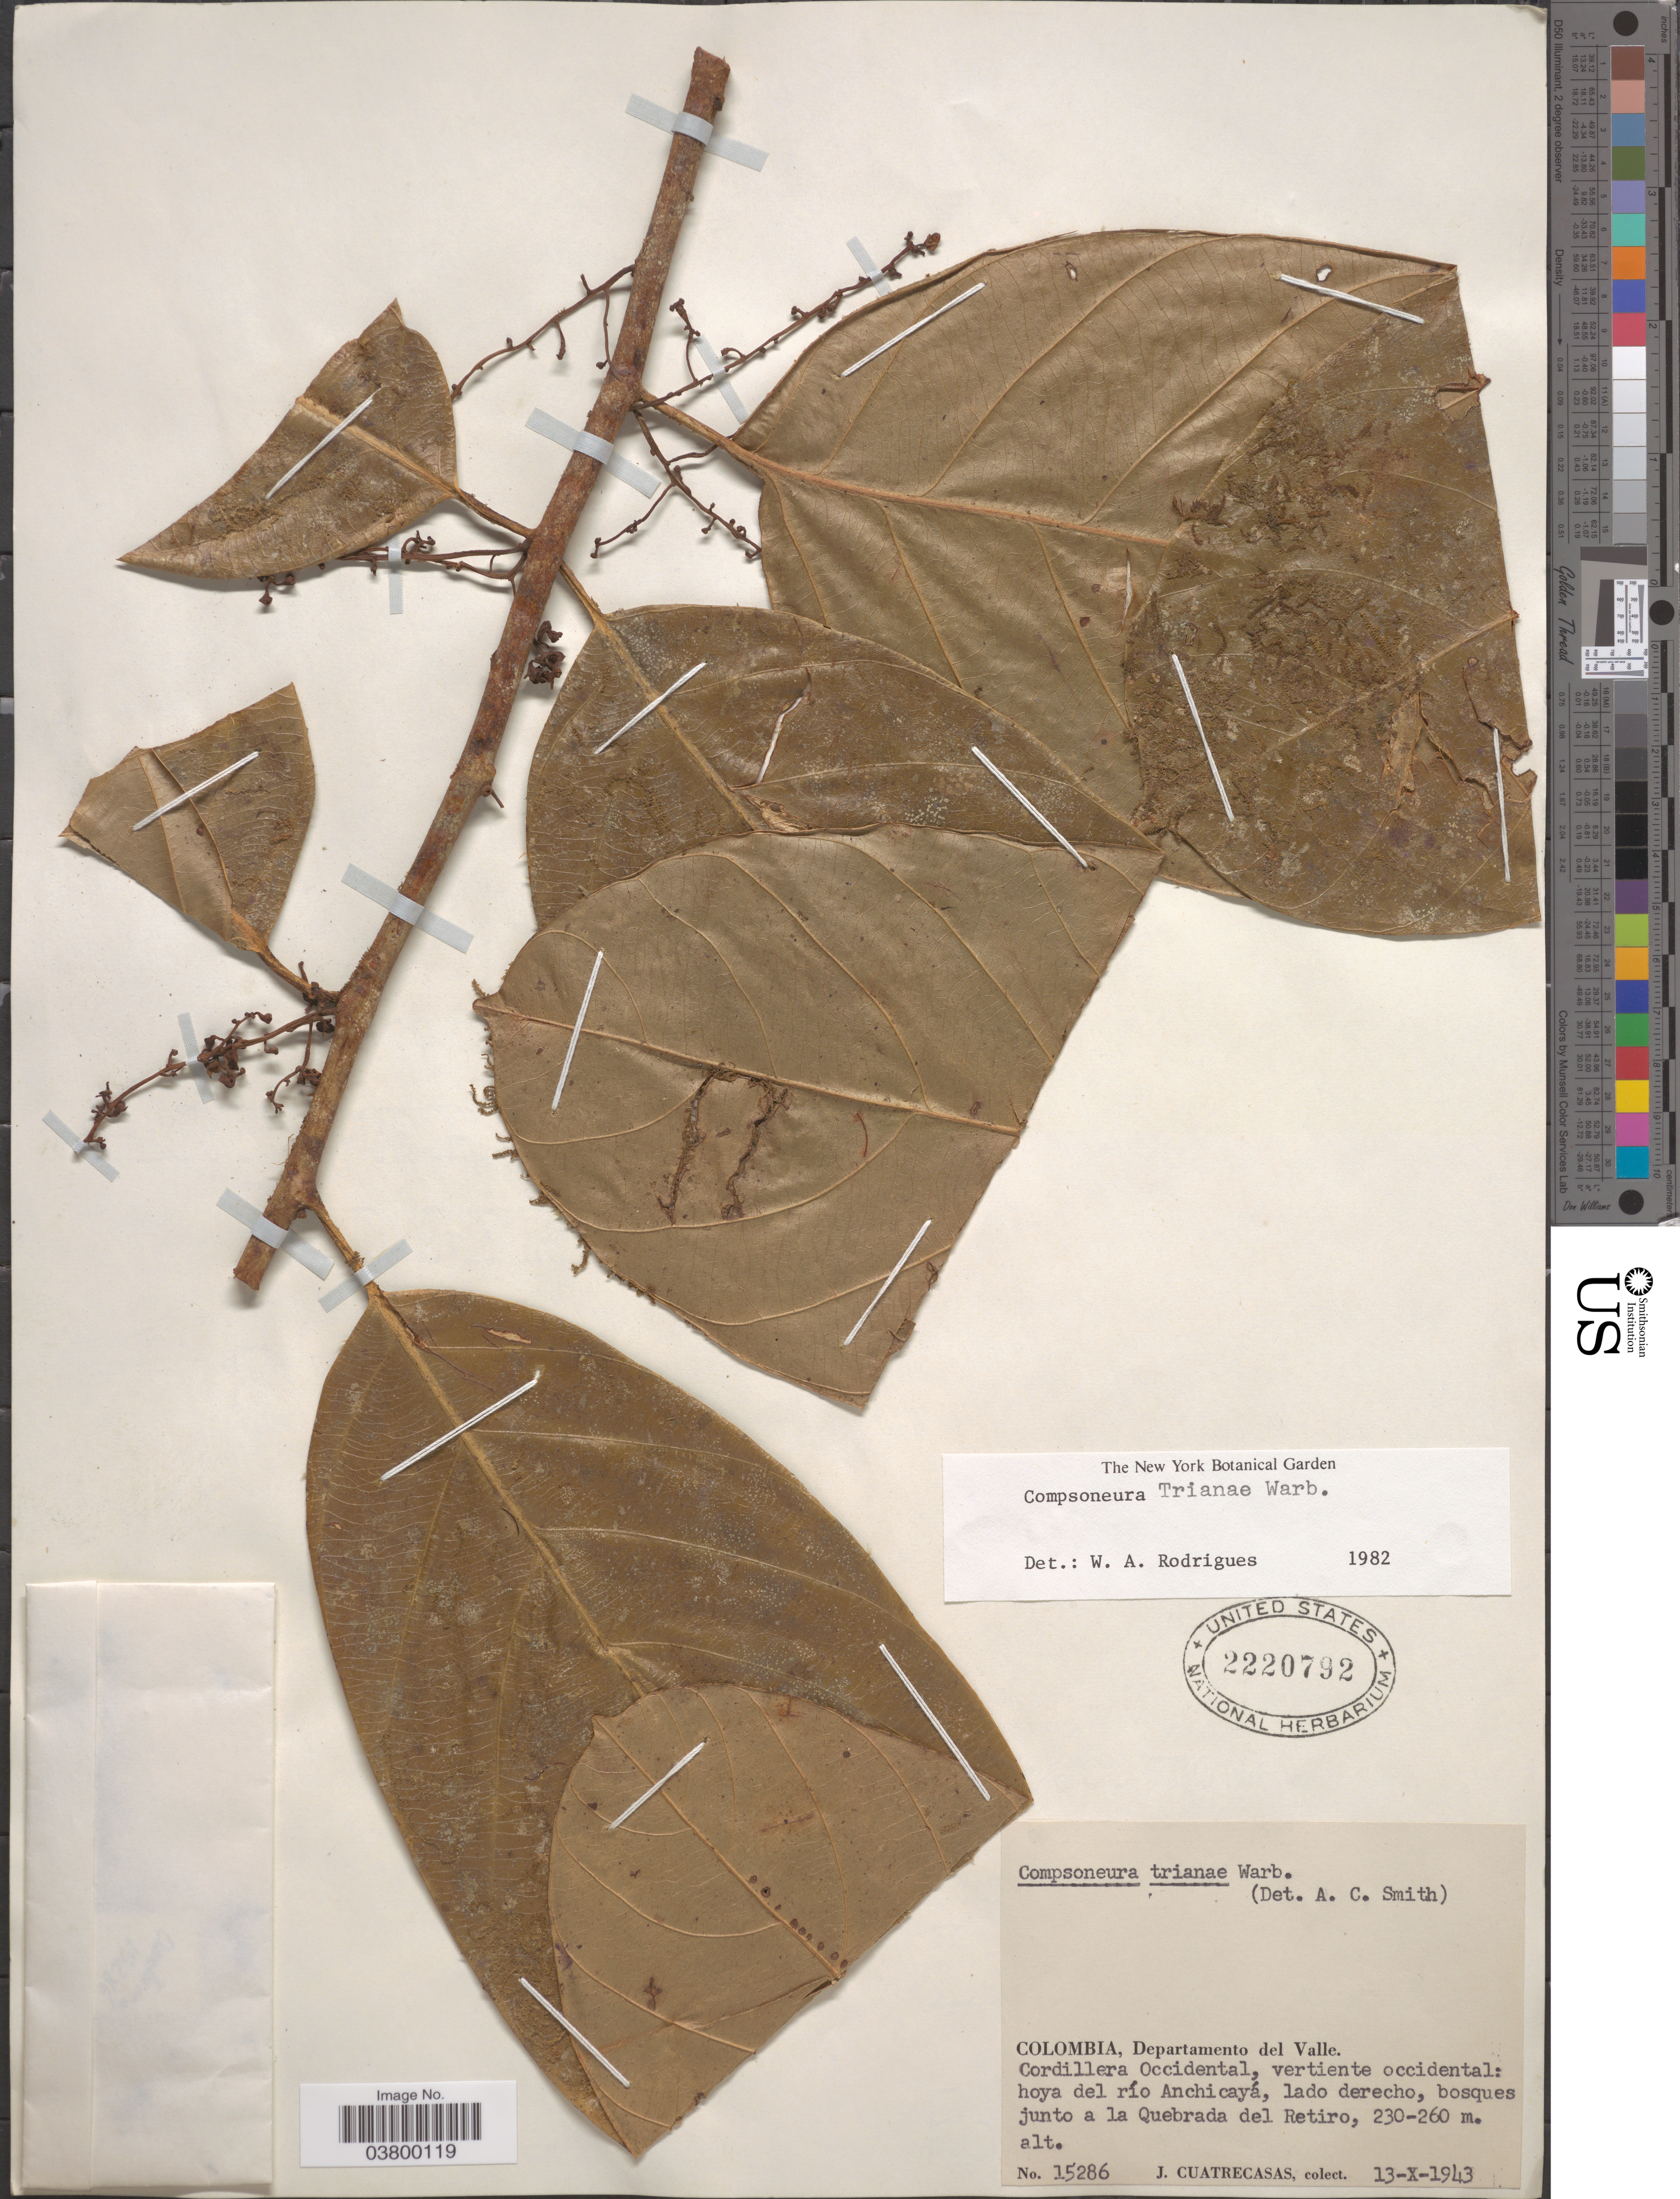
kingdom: Plantae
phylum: Tracheophyta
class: Magnoliopsida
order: Magnoliales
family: Myristicaceae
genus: Compsoneura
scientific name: Compsoneura trianae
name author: Warb.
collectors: J. Cuatrecasas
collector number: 15286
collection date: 1943-10-13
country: Colombia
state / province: Valle del Cauca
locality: Departamento del Valle. Cordillera Occidental; vertiente occidental: Hoya del río Anchicayá, lado derecho, bosques junto a la quebrada de El Retiro.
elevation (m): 230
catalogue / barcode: US 2220792